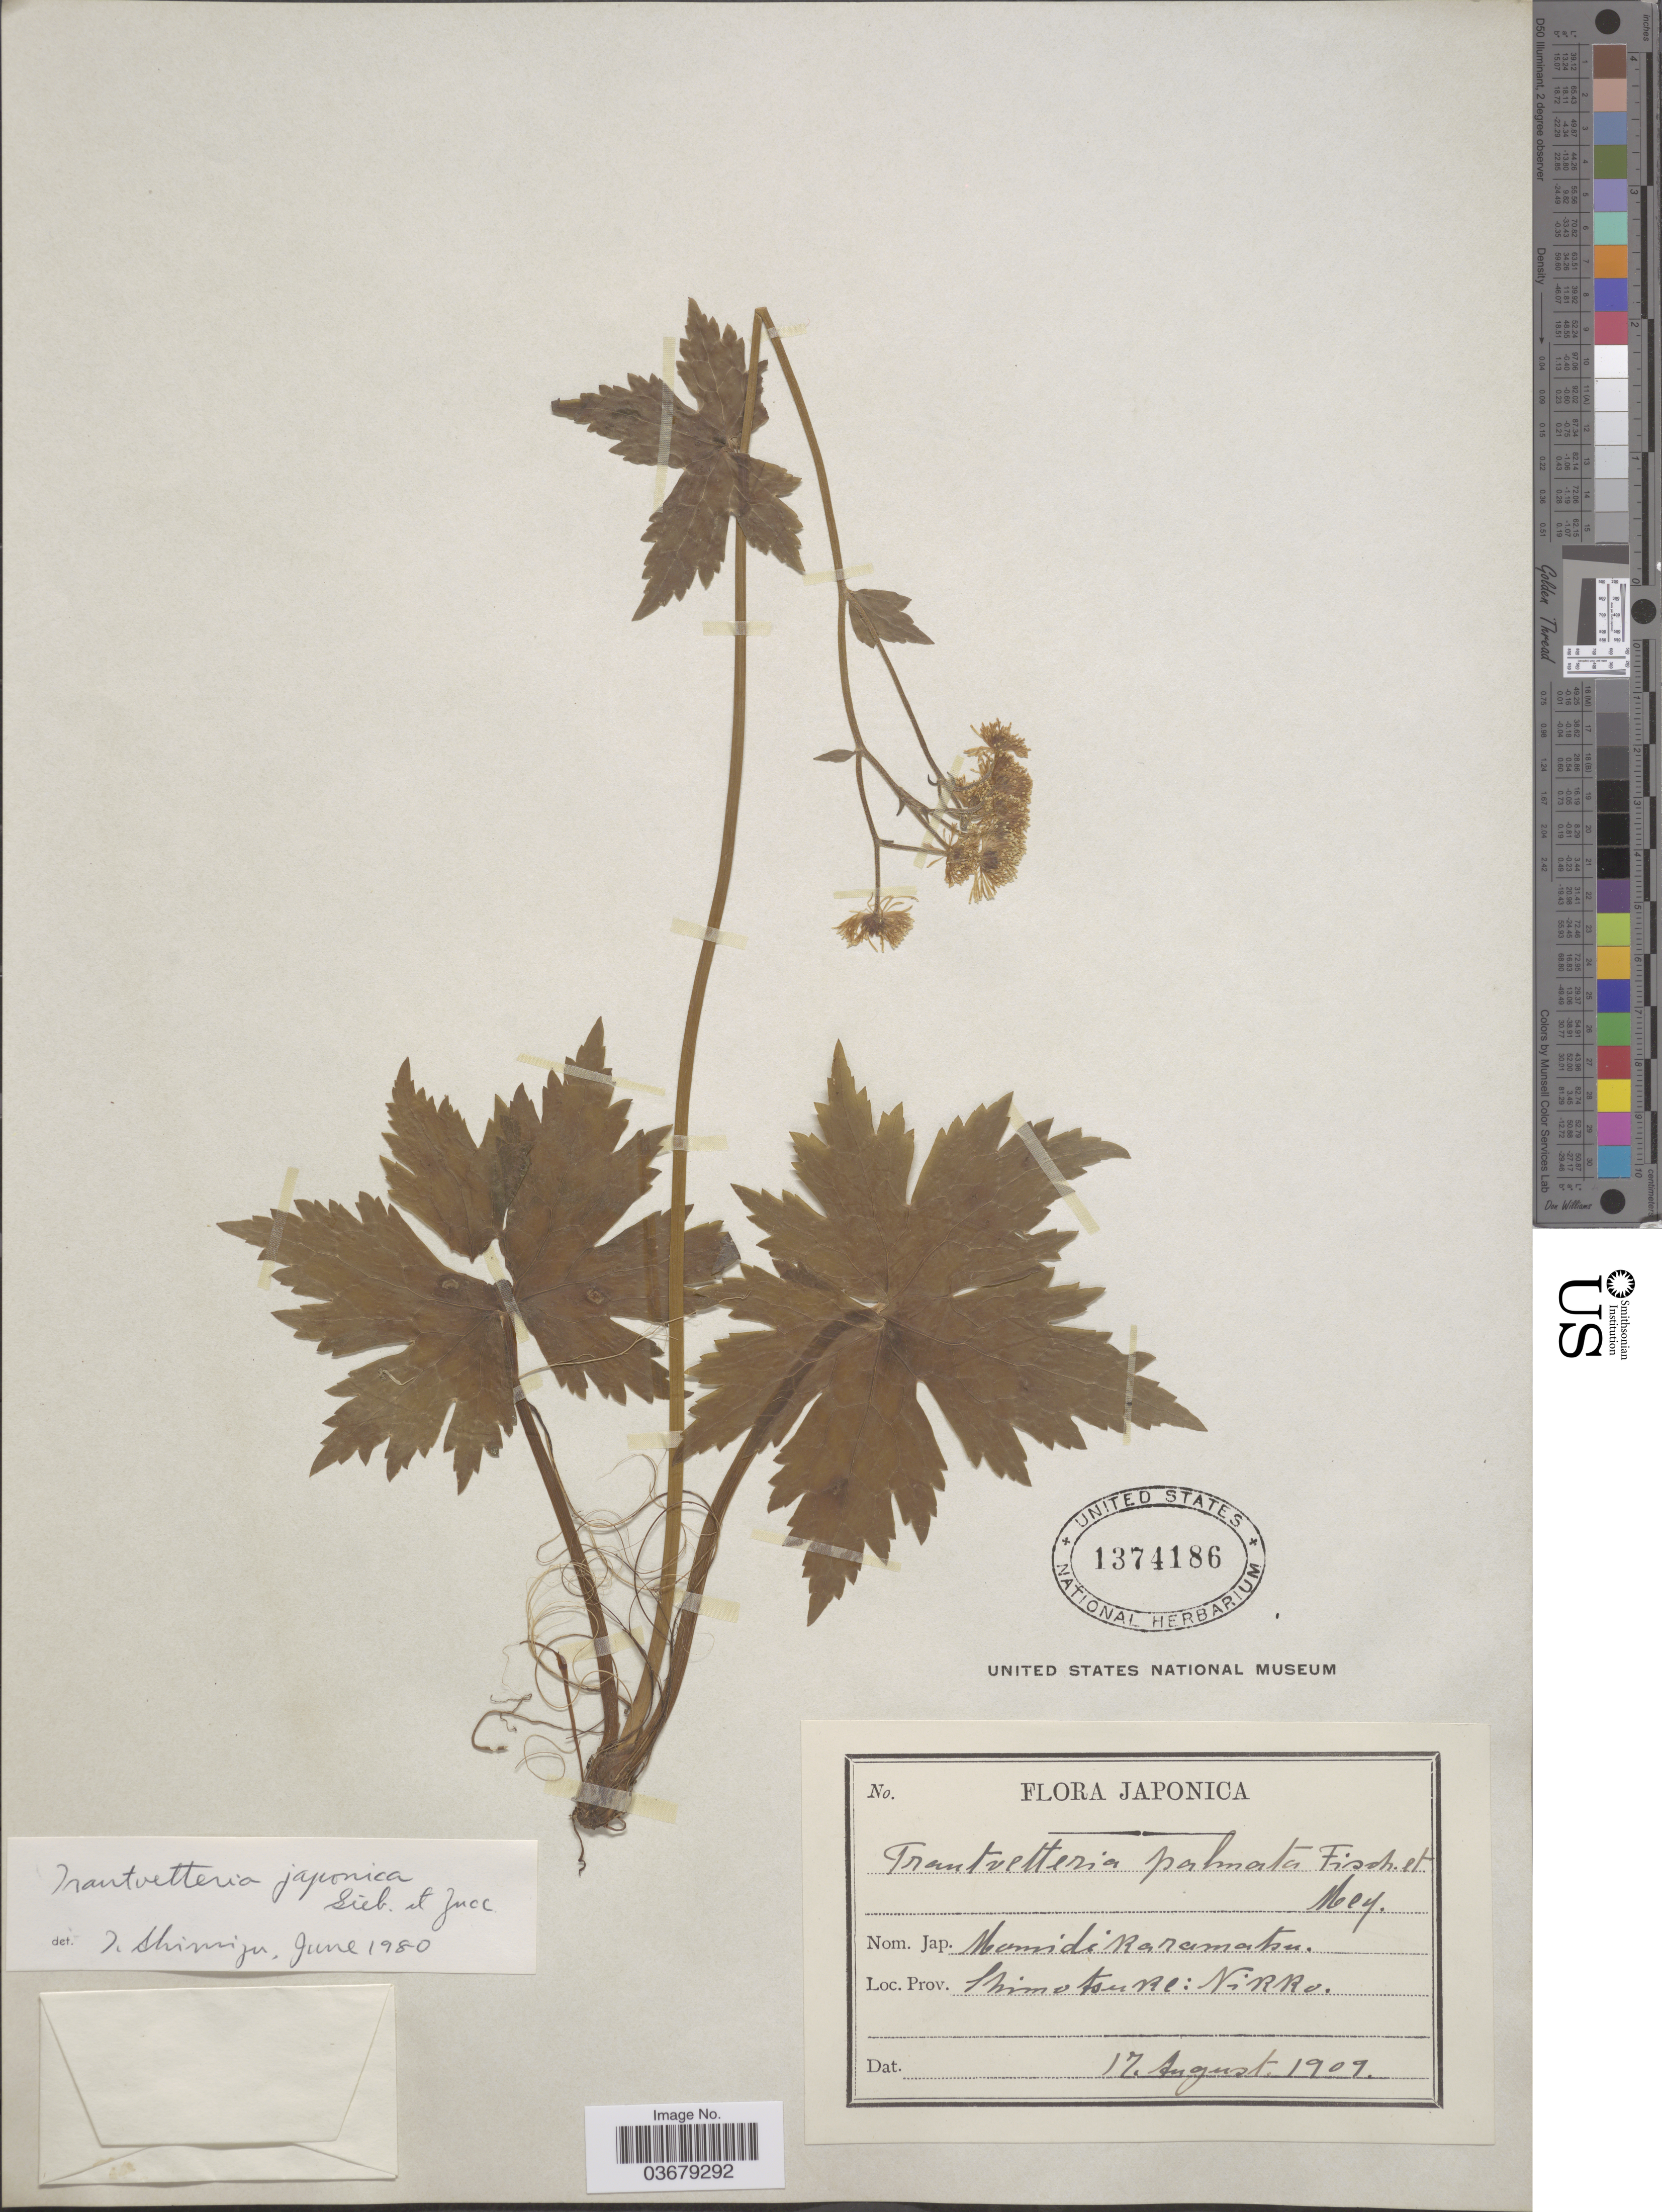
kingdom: Plantae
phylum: Tracheophyta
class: Magnoliopsida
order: Ranunculales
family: Ranunculaceae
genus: Trautvetteria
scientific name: Trautvetteria japonica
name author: Siebold & Zucc.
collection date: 1909-08-17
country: Japan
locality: Prov. Shimotsuke: Nikko.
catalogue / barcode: US 1374186